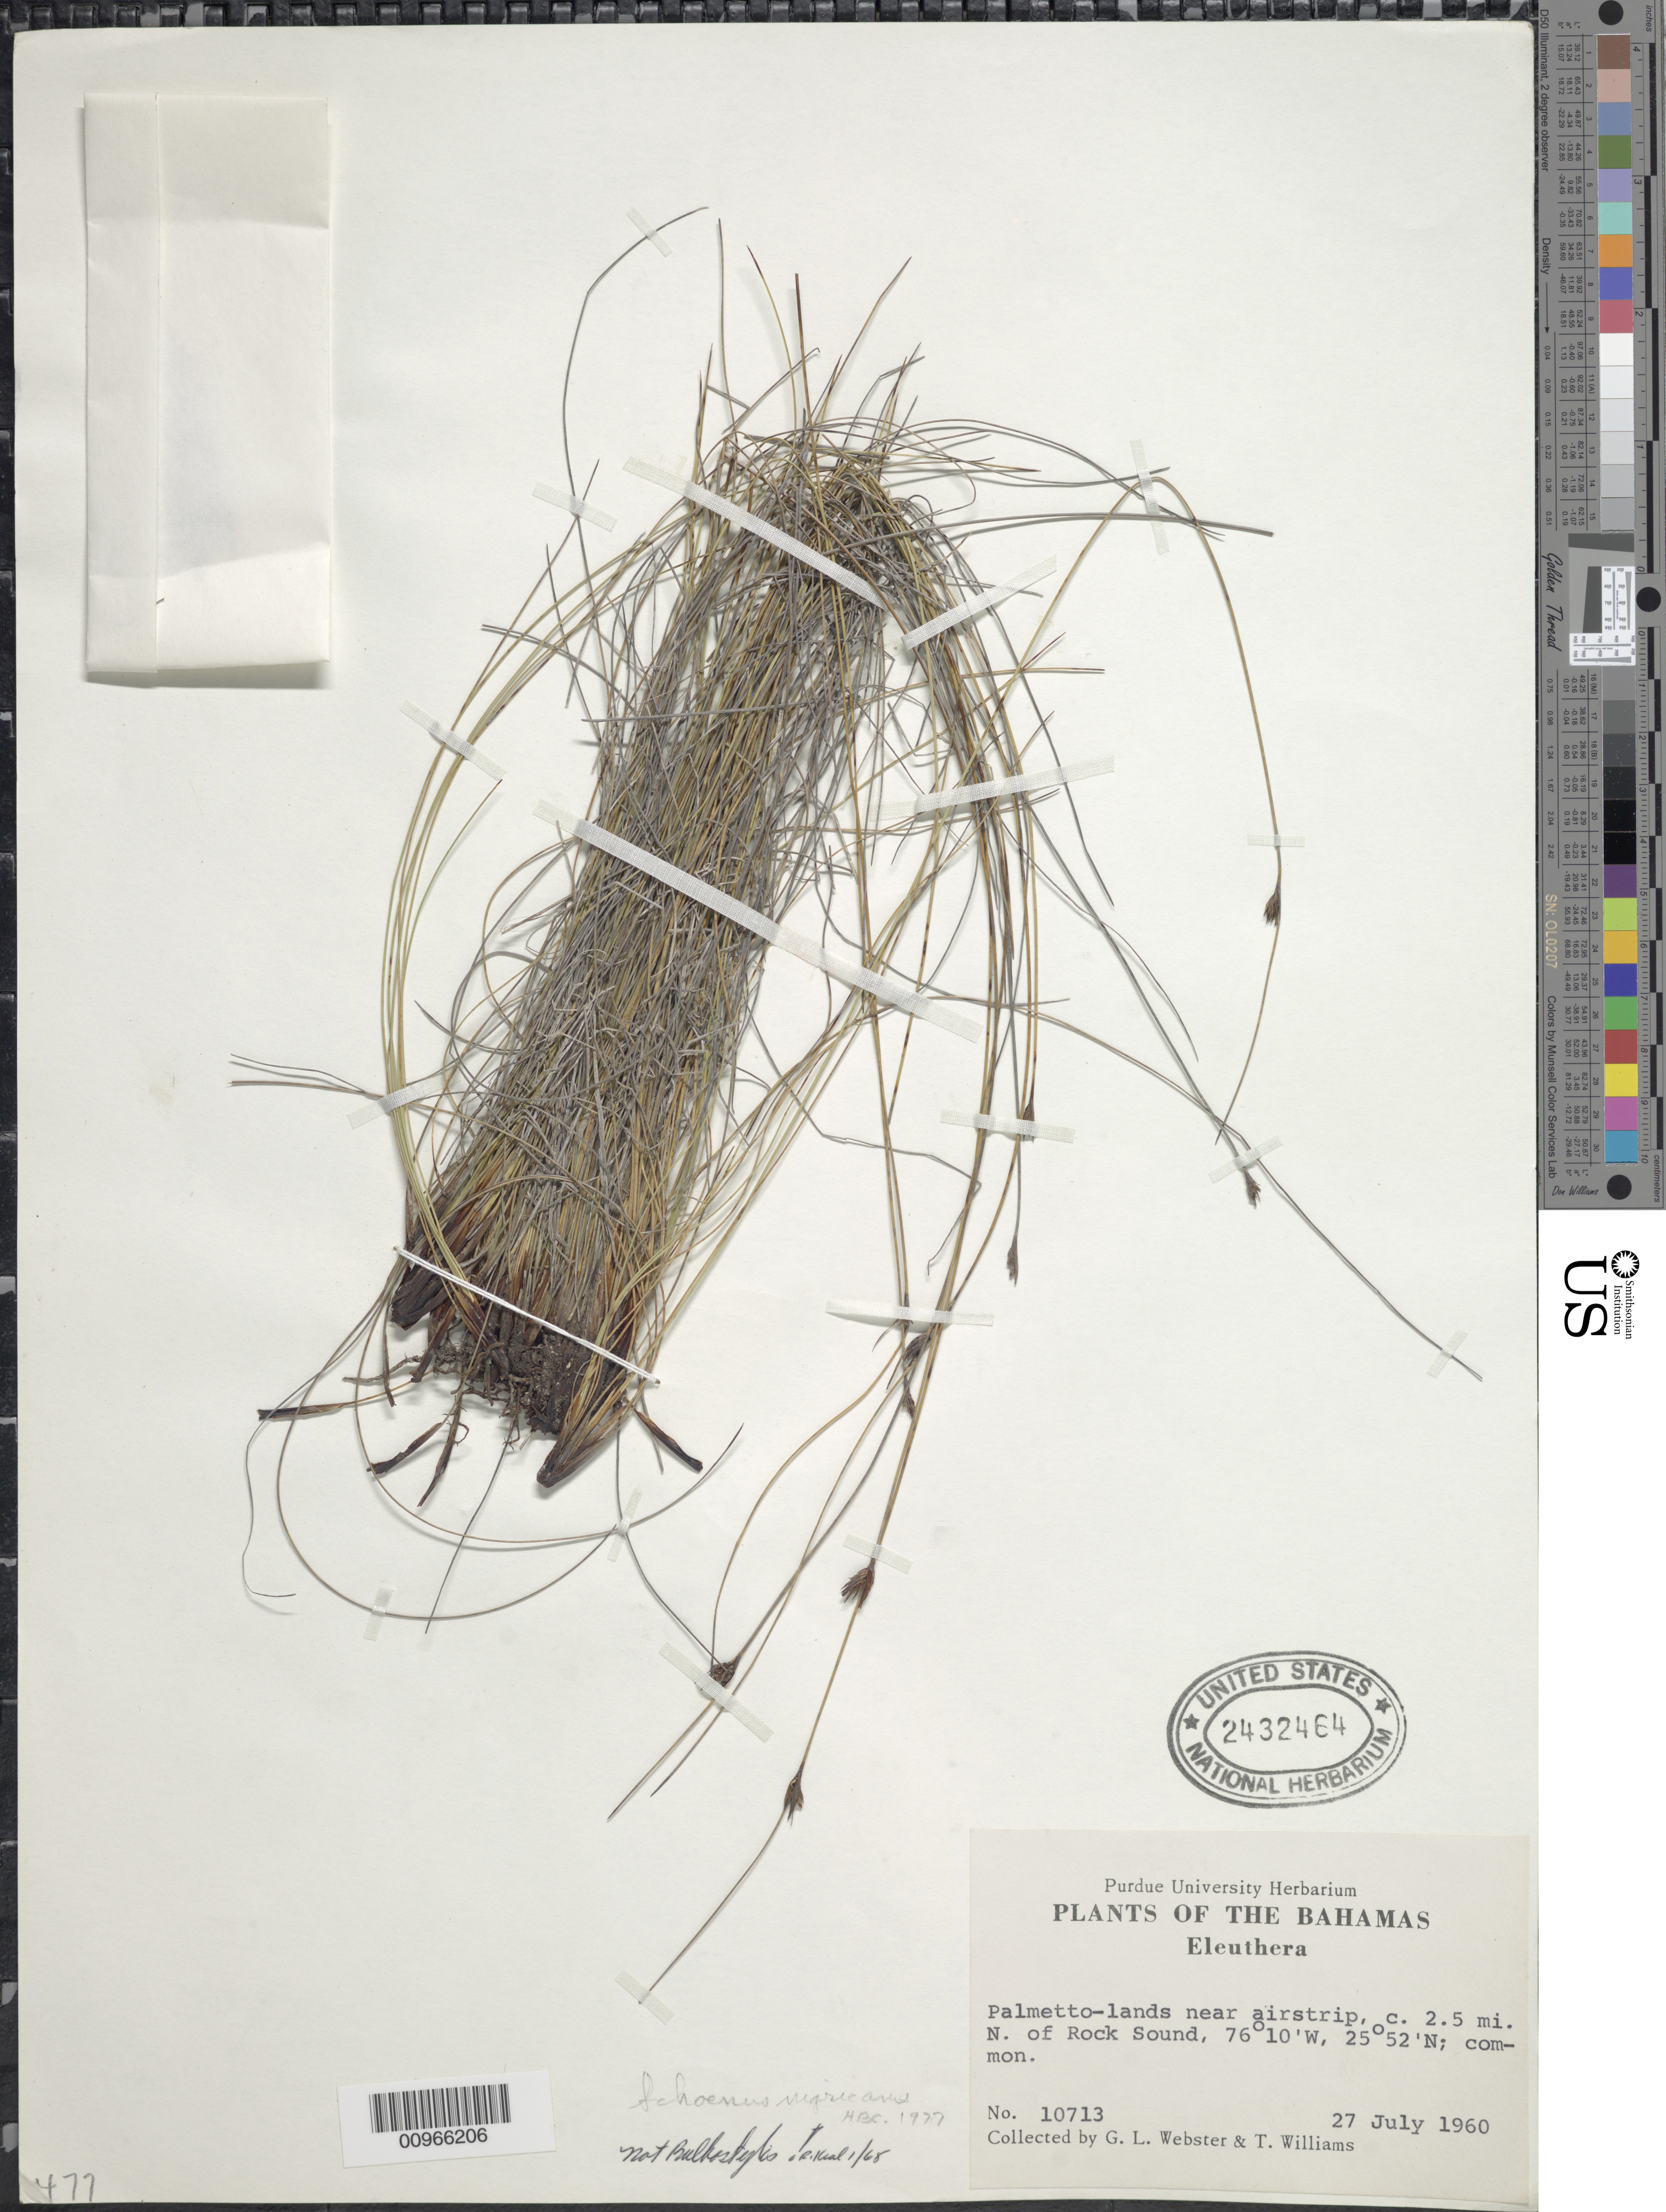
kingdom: Plantae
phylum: Tracheophyta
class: Liliopsida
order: Poales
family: Cyperaceae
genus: Schoenus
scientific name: Schoenus nigricans var. nigricans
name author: L.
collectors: G. L. Webster & T. Williams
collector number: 10713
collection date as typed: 27 Jul 1960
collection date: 1960-07-27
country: Bahamas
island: Eleuthera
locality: c. 2.5 mi N of Rock Sound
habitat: Palmetto-lands near airstrip,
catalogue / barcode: US 2432464